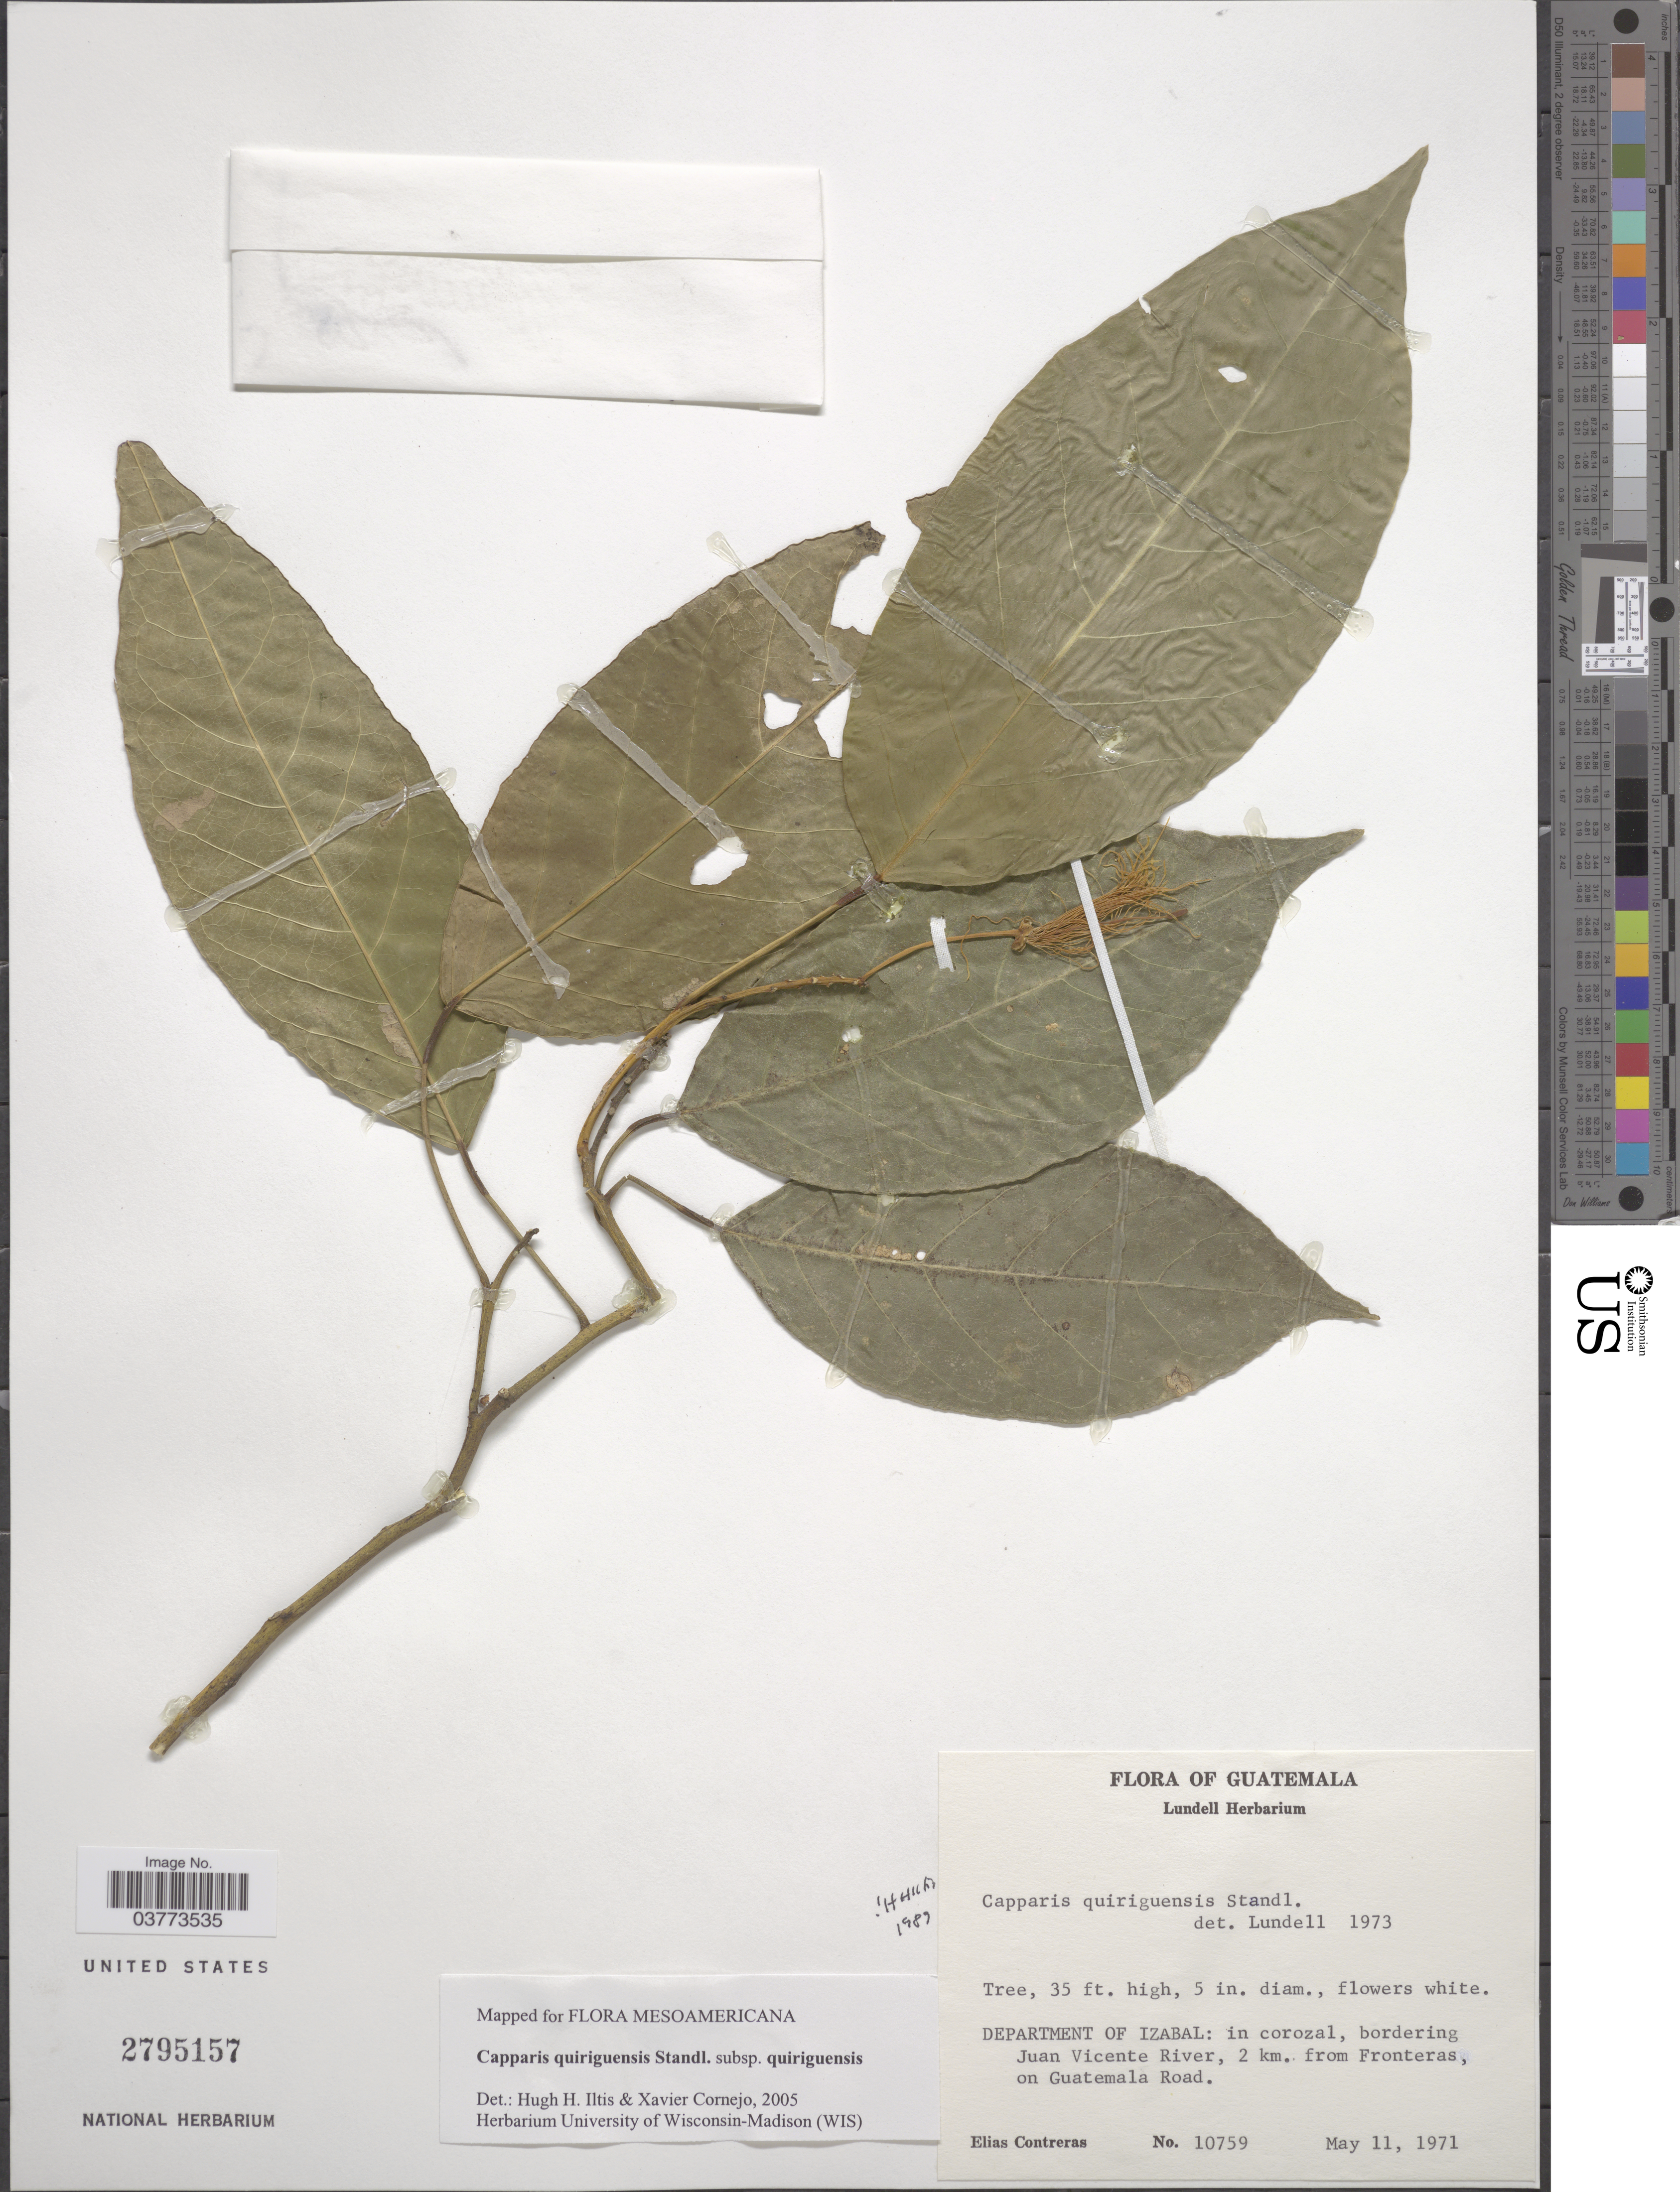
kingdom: Plantae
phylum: Tracheophyta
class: Magnoliopsida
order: Brassicales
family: Capparaceae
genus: Capparidastrum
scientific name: Capparidastrum quiriguense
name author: (Standl.) Iltis, H.H. & Cornejo, X.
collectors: E. Contreras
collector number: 10759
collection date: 1971-05-11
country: Guatemala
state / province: Izabal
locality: Department of Izabal: in corozal, bordering Juan Vicente River, 2 km. from Fronteras on Guatemala Road.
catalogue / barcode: US 2795157